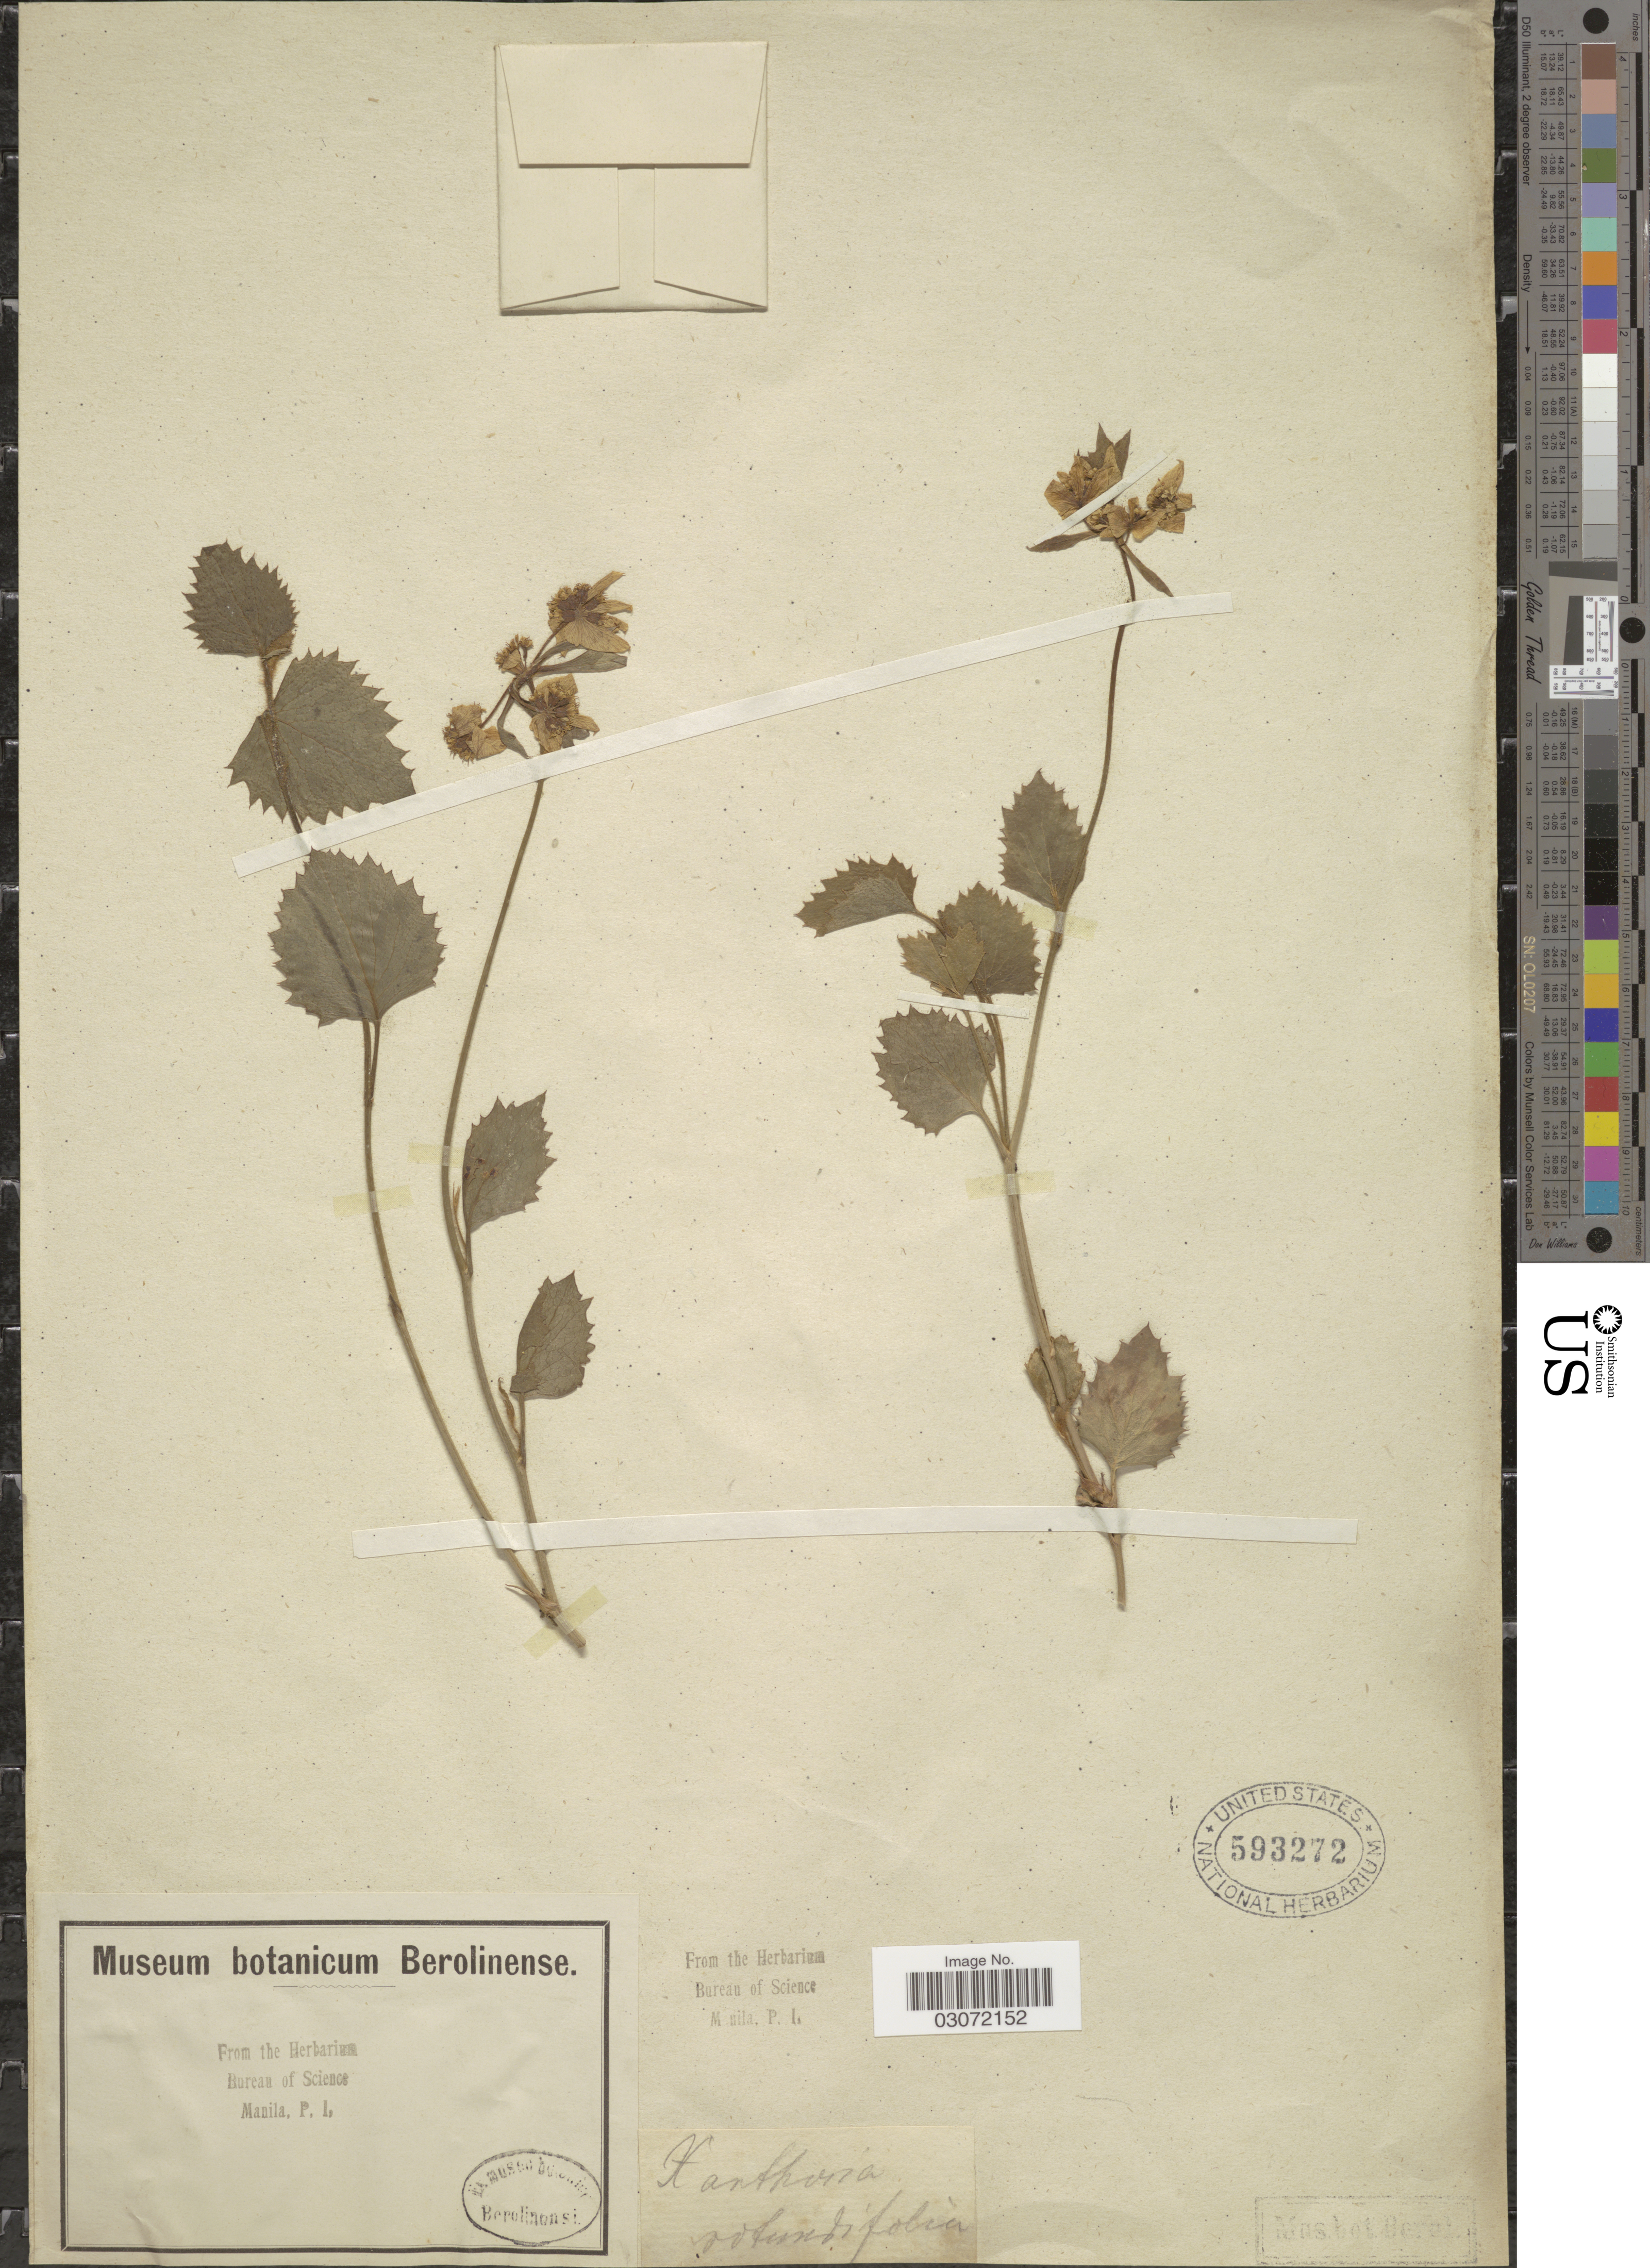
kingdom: Plantae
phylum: Tracheophyta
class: Magnoliopsida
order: Apiales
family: Apiaceae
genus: Xanthosia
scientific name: Xanthosia rotundifolia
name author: DC.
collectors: ex herb. Bureau of Science Manila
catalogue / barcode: US 593272